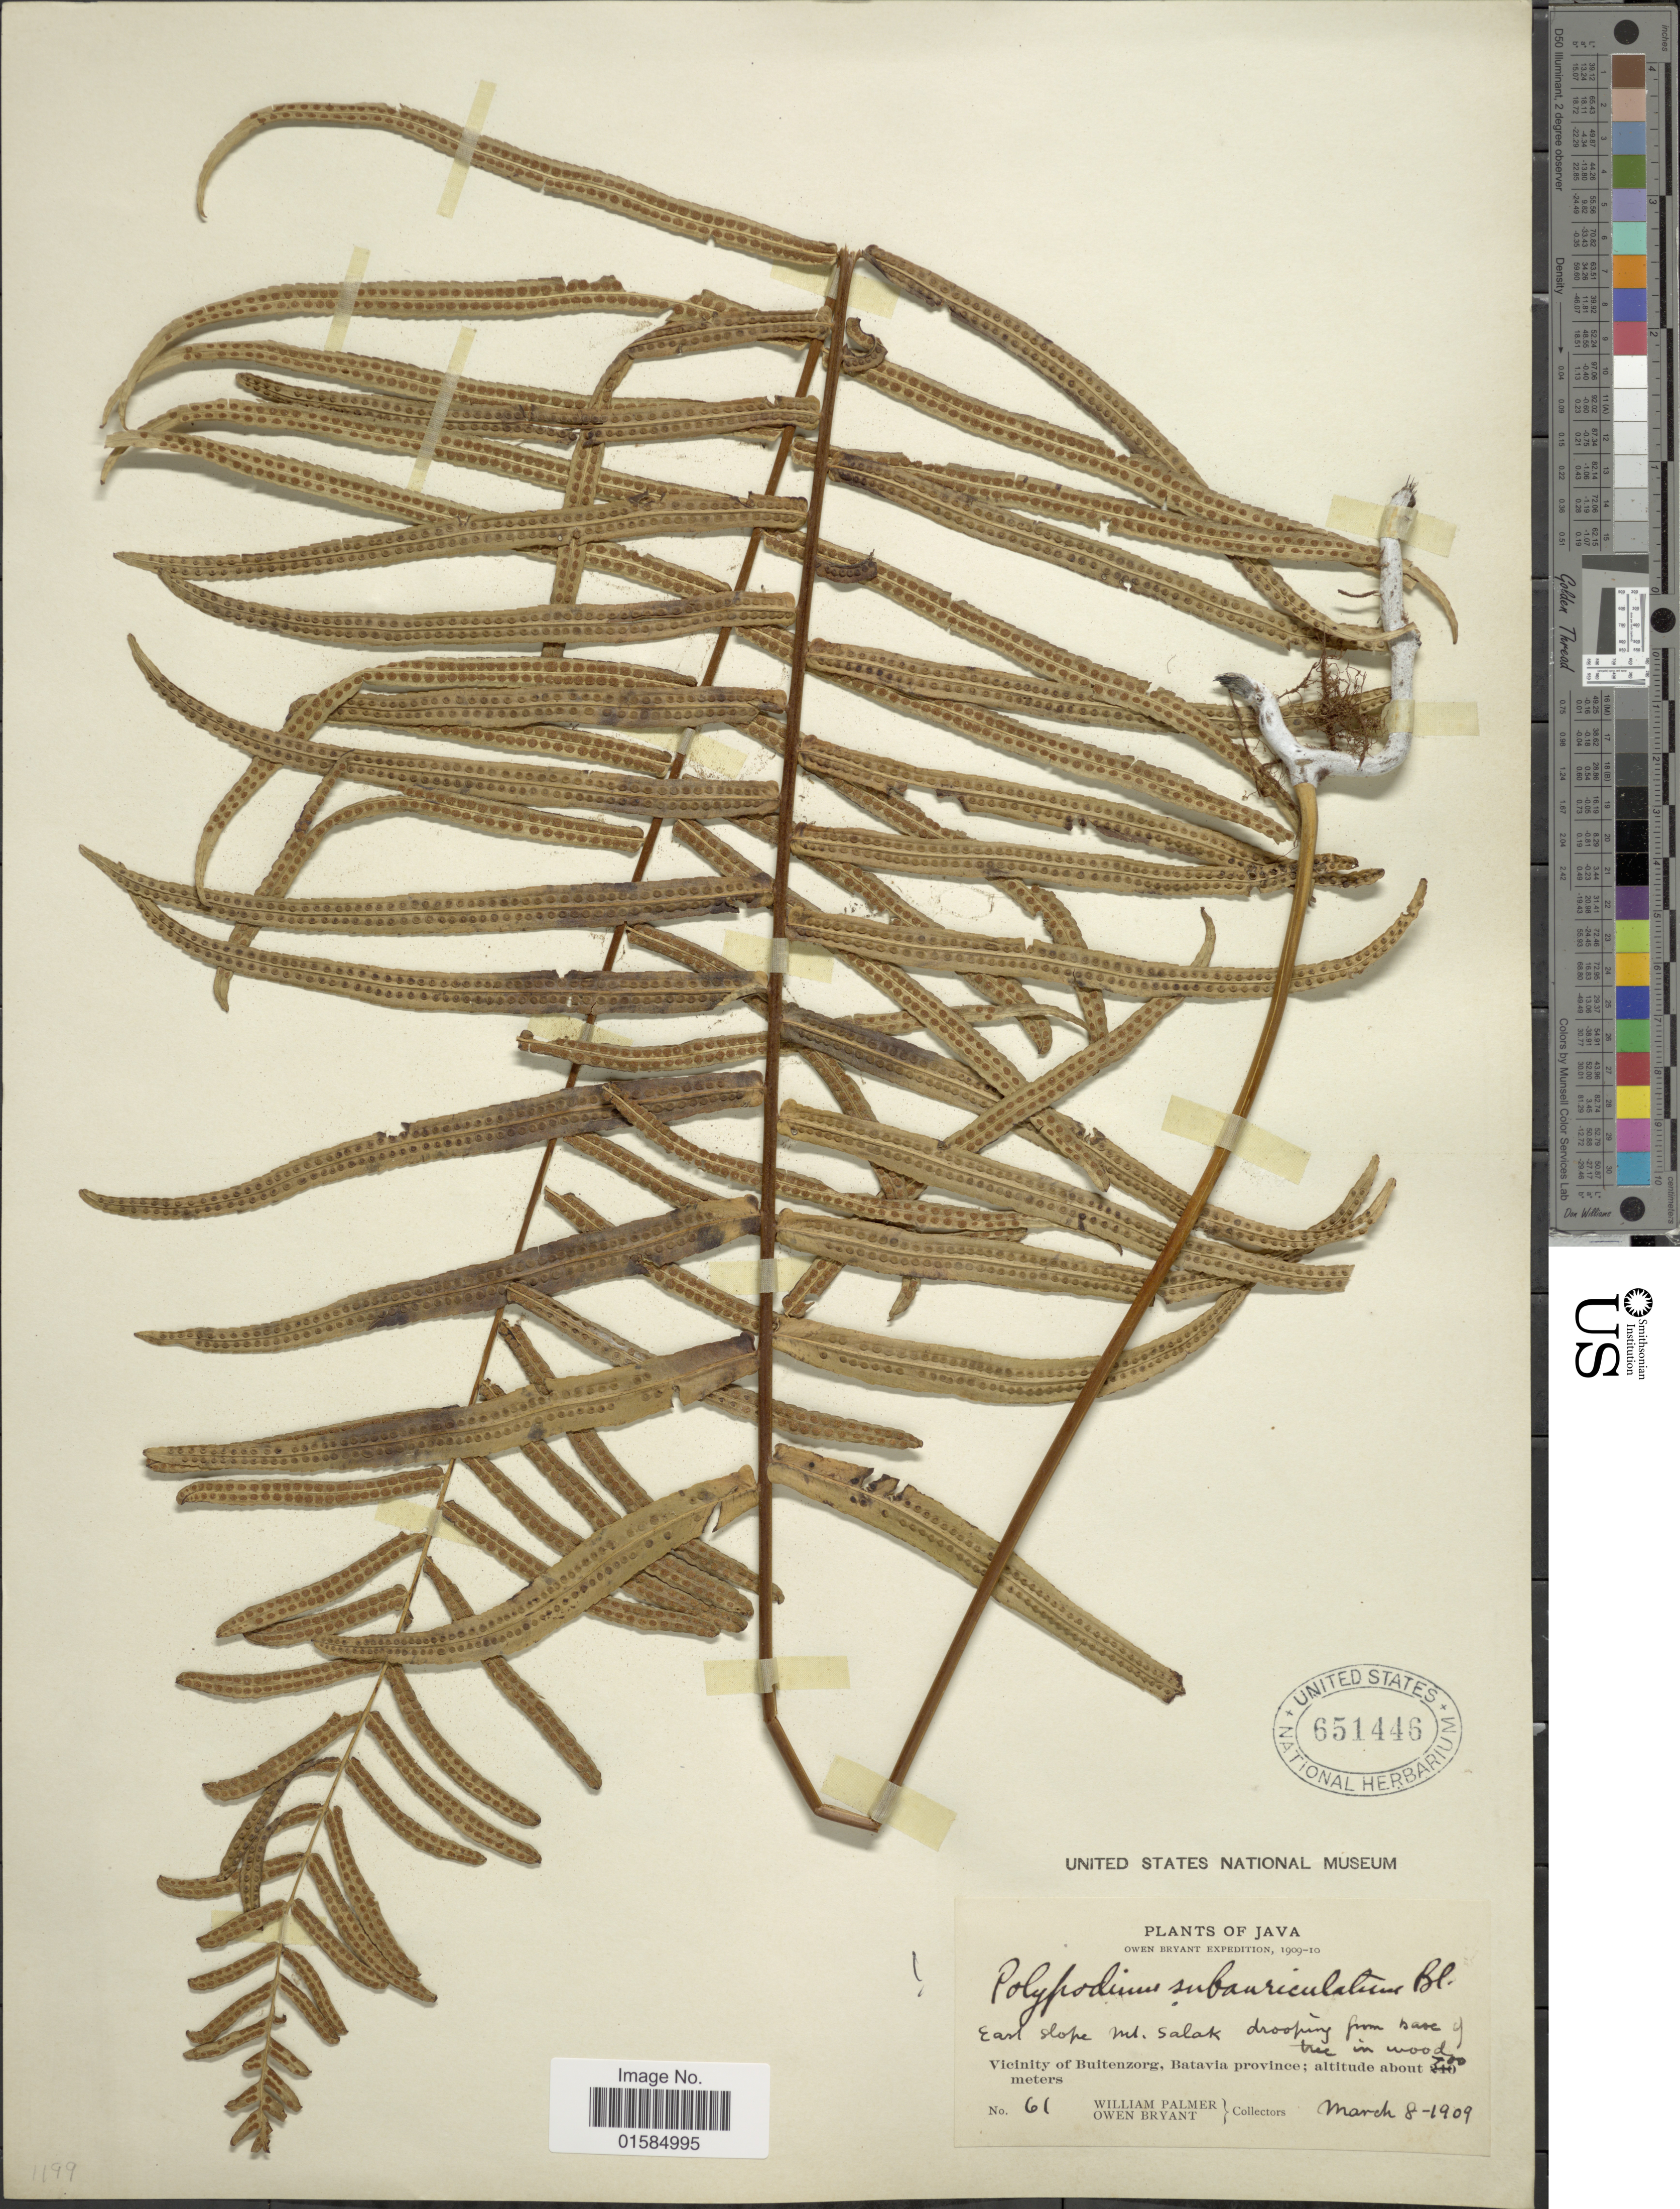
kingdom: Plantae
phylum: Tracheophyta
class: Polypodiopsida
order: Polypodiales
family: Polypodiaceae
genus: Goniophlebium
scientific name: Goniophlebium subauriculatum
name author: (Blume) C. Presl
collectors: W. Palmer & O. Bryant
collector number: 61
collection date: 1909-03-08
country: Indonesia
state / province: Java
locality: East slope Mt. Salak, vicinity of Buitenzorg, Batavia province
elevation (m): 700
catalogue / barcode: US 651446